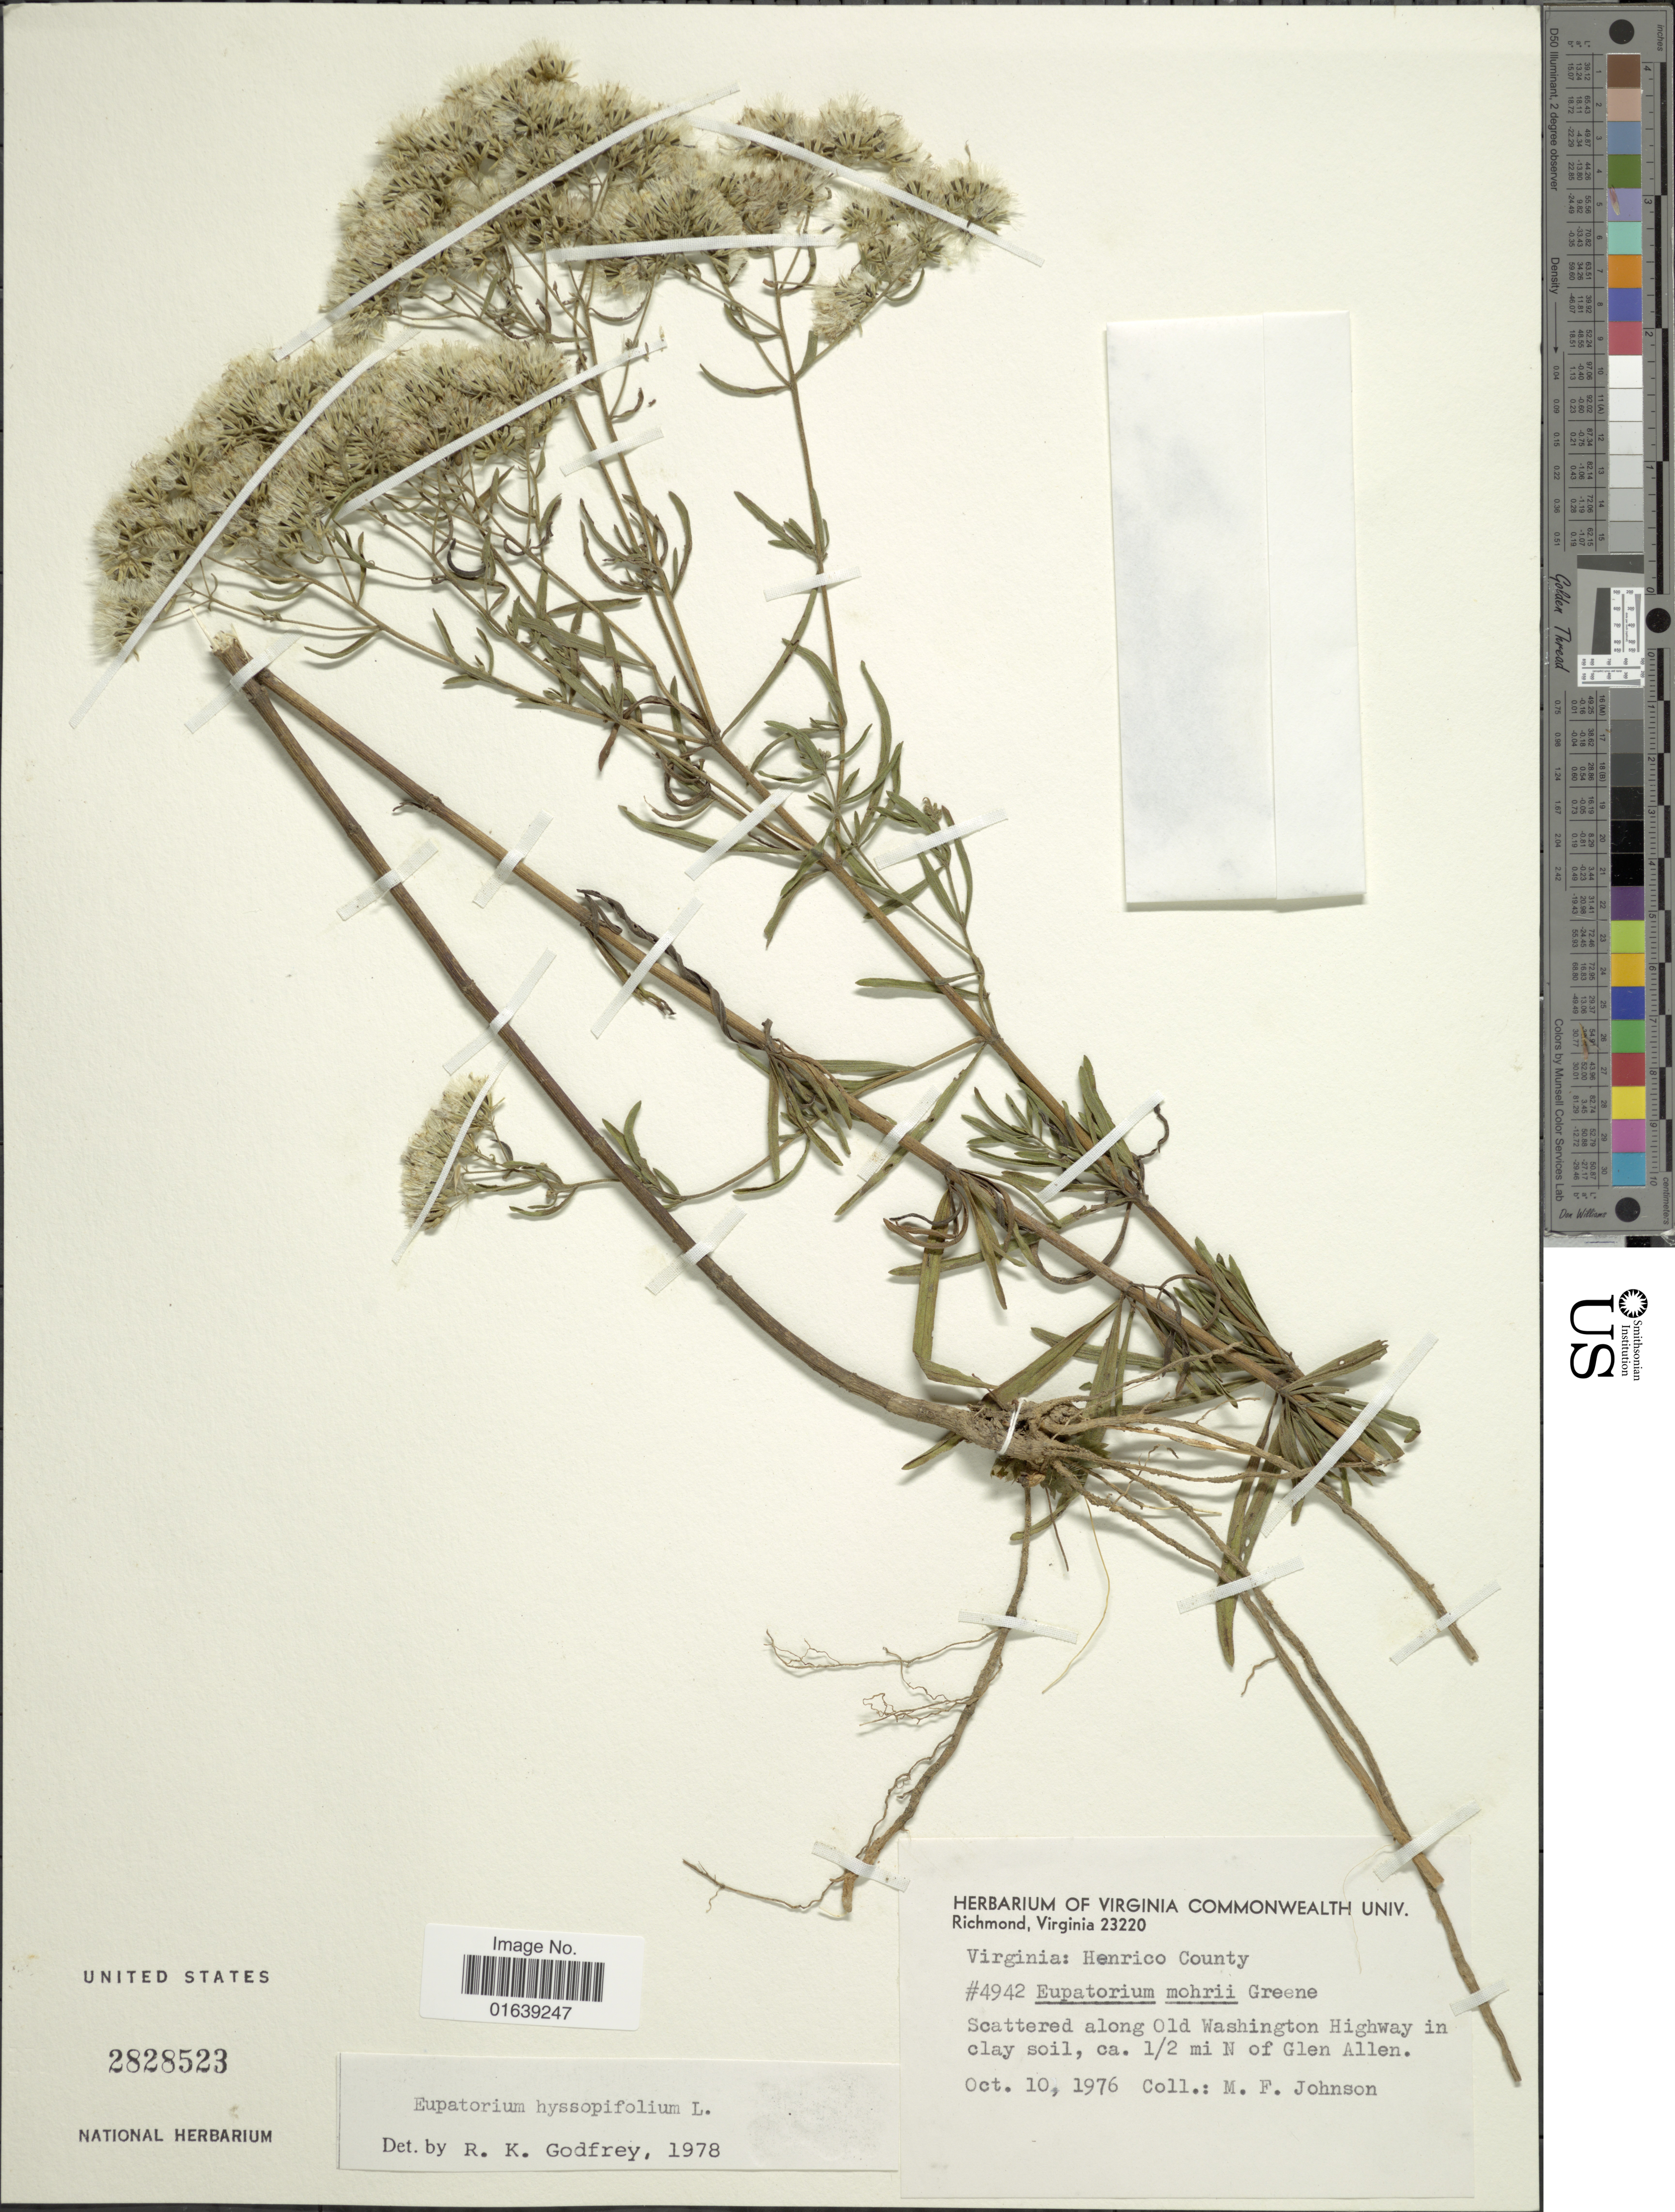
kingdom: Plantae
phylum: Tracheophyta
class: Magnoliopsida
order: Asterales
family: Asteraceae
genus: Eupatorium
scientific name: Eupatorium hyssopifolium var. laciniatum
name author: A. Gray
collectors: M. F. Johnson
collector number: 4942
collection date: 1976-10-10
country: United States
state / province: Virginia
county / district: Henrico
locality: Virginia: Henrico County. Scattered along Old Washington Highway in clay soil, ca. 1/2 mi N of Glen Allen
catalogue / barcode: US 2828523